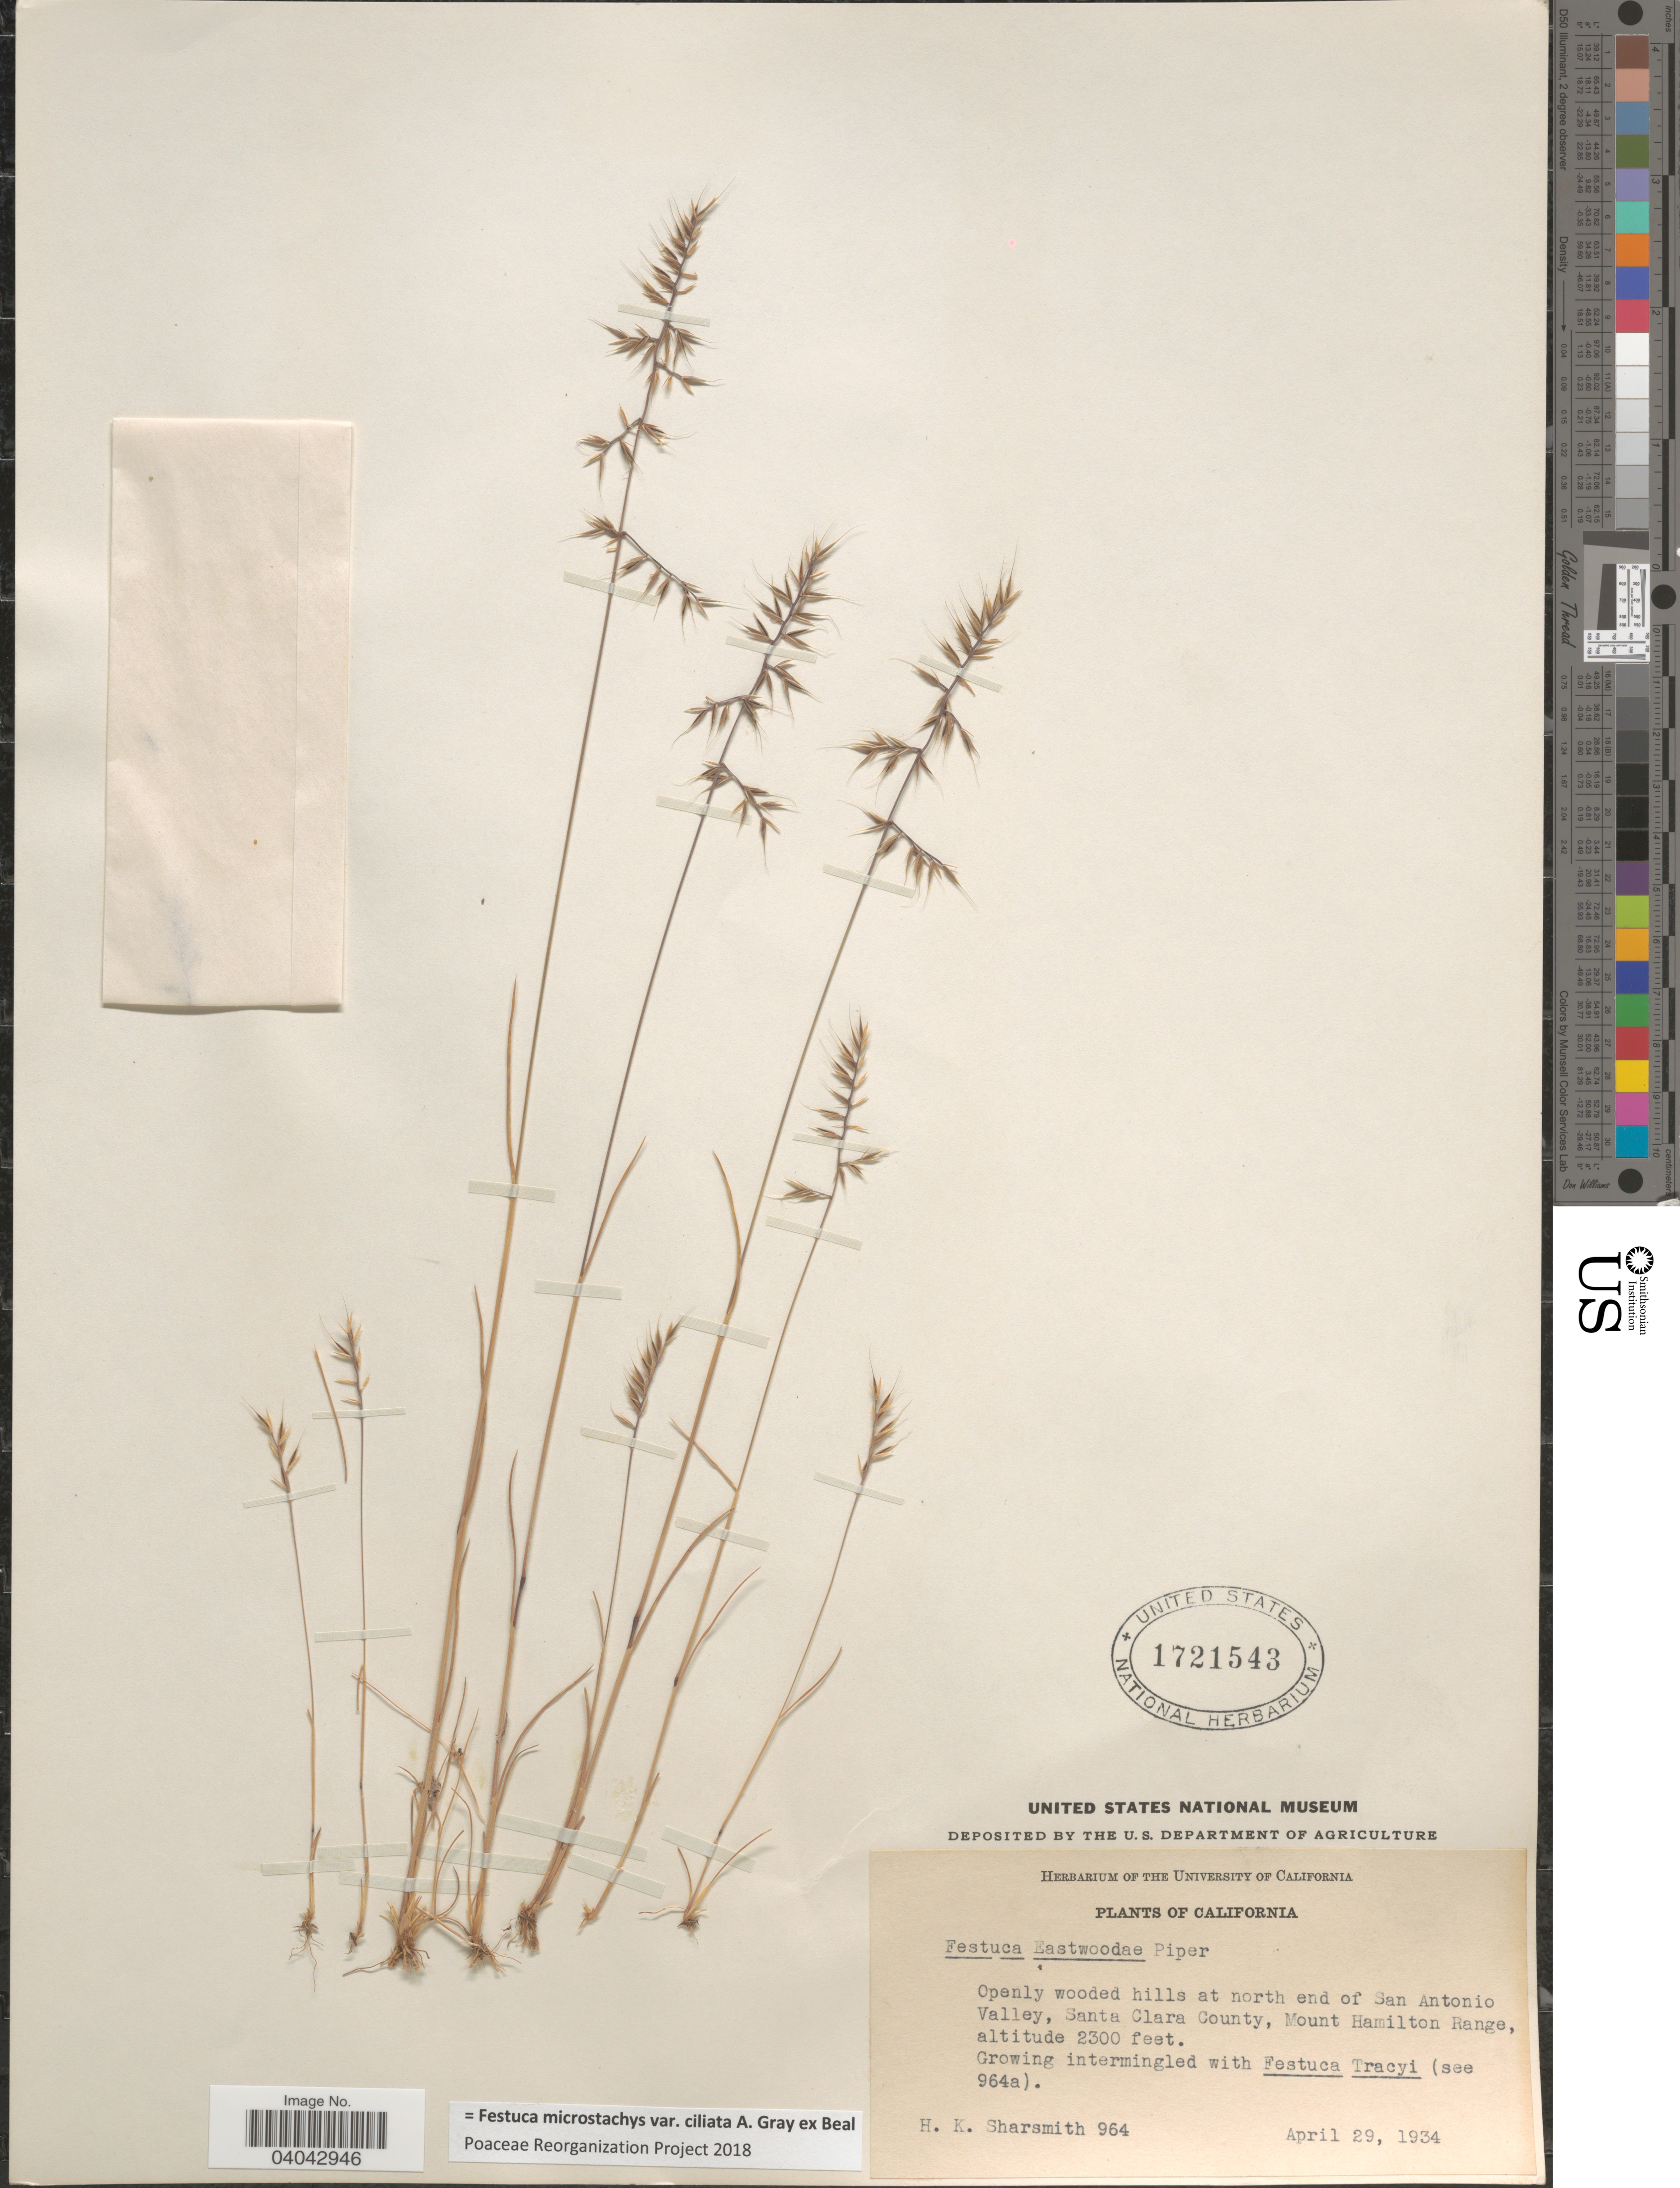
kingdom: Plantae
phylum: Tracheophyta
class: Liliopsida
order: Poales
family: Poaceae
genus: Festuca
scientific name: Festuca microstachys var. ciliata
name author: A. Gray ex W.J. Beal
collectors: H. Sharsmith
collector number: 964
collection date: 1934-04-29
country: United States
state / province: California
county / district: Santa Clara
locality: Openly wooded hills at north end of San Antonio Valley, Santa Clara County, Mount Hamilton Range.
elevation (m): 701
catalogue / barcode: US 1721543